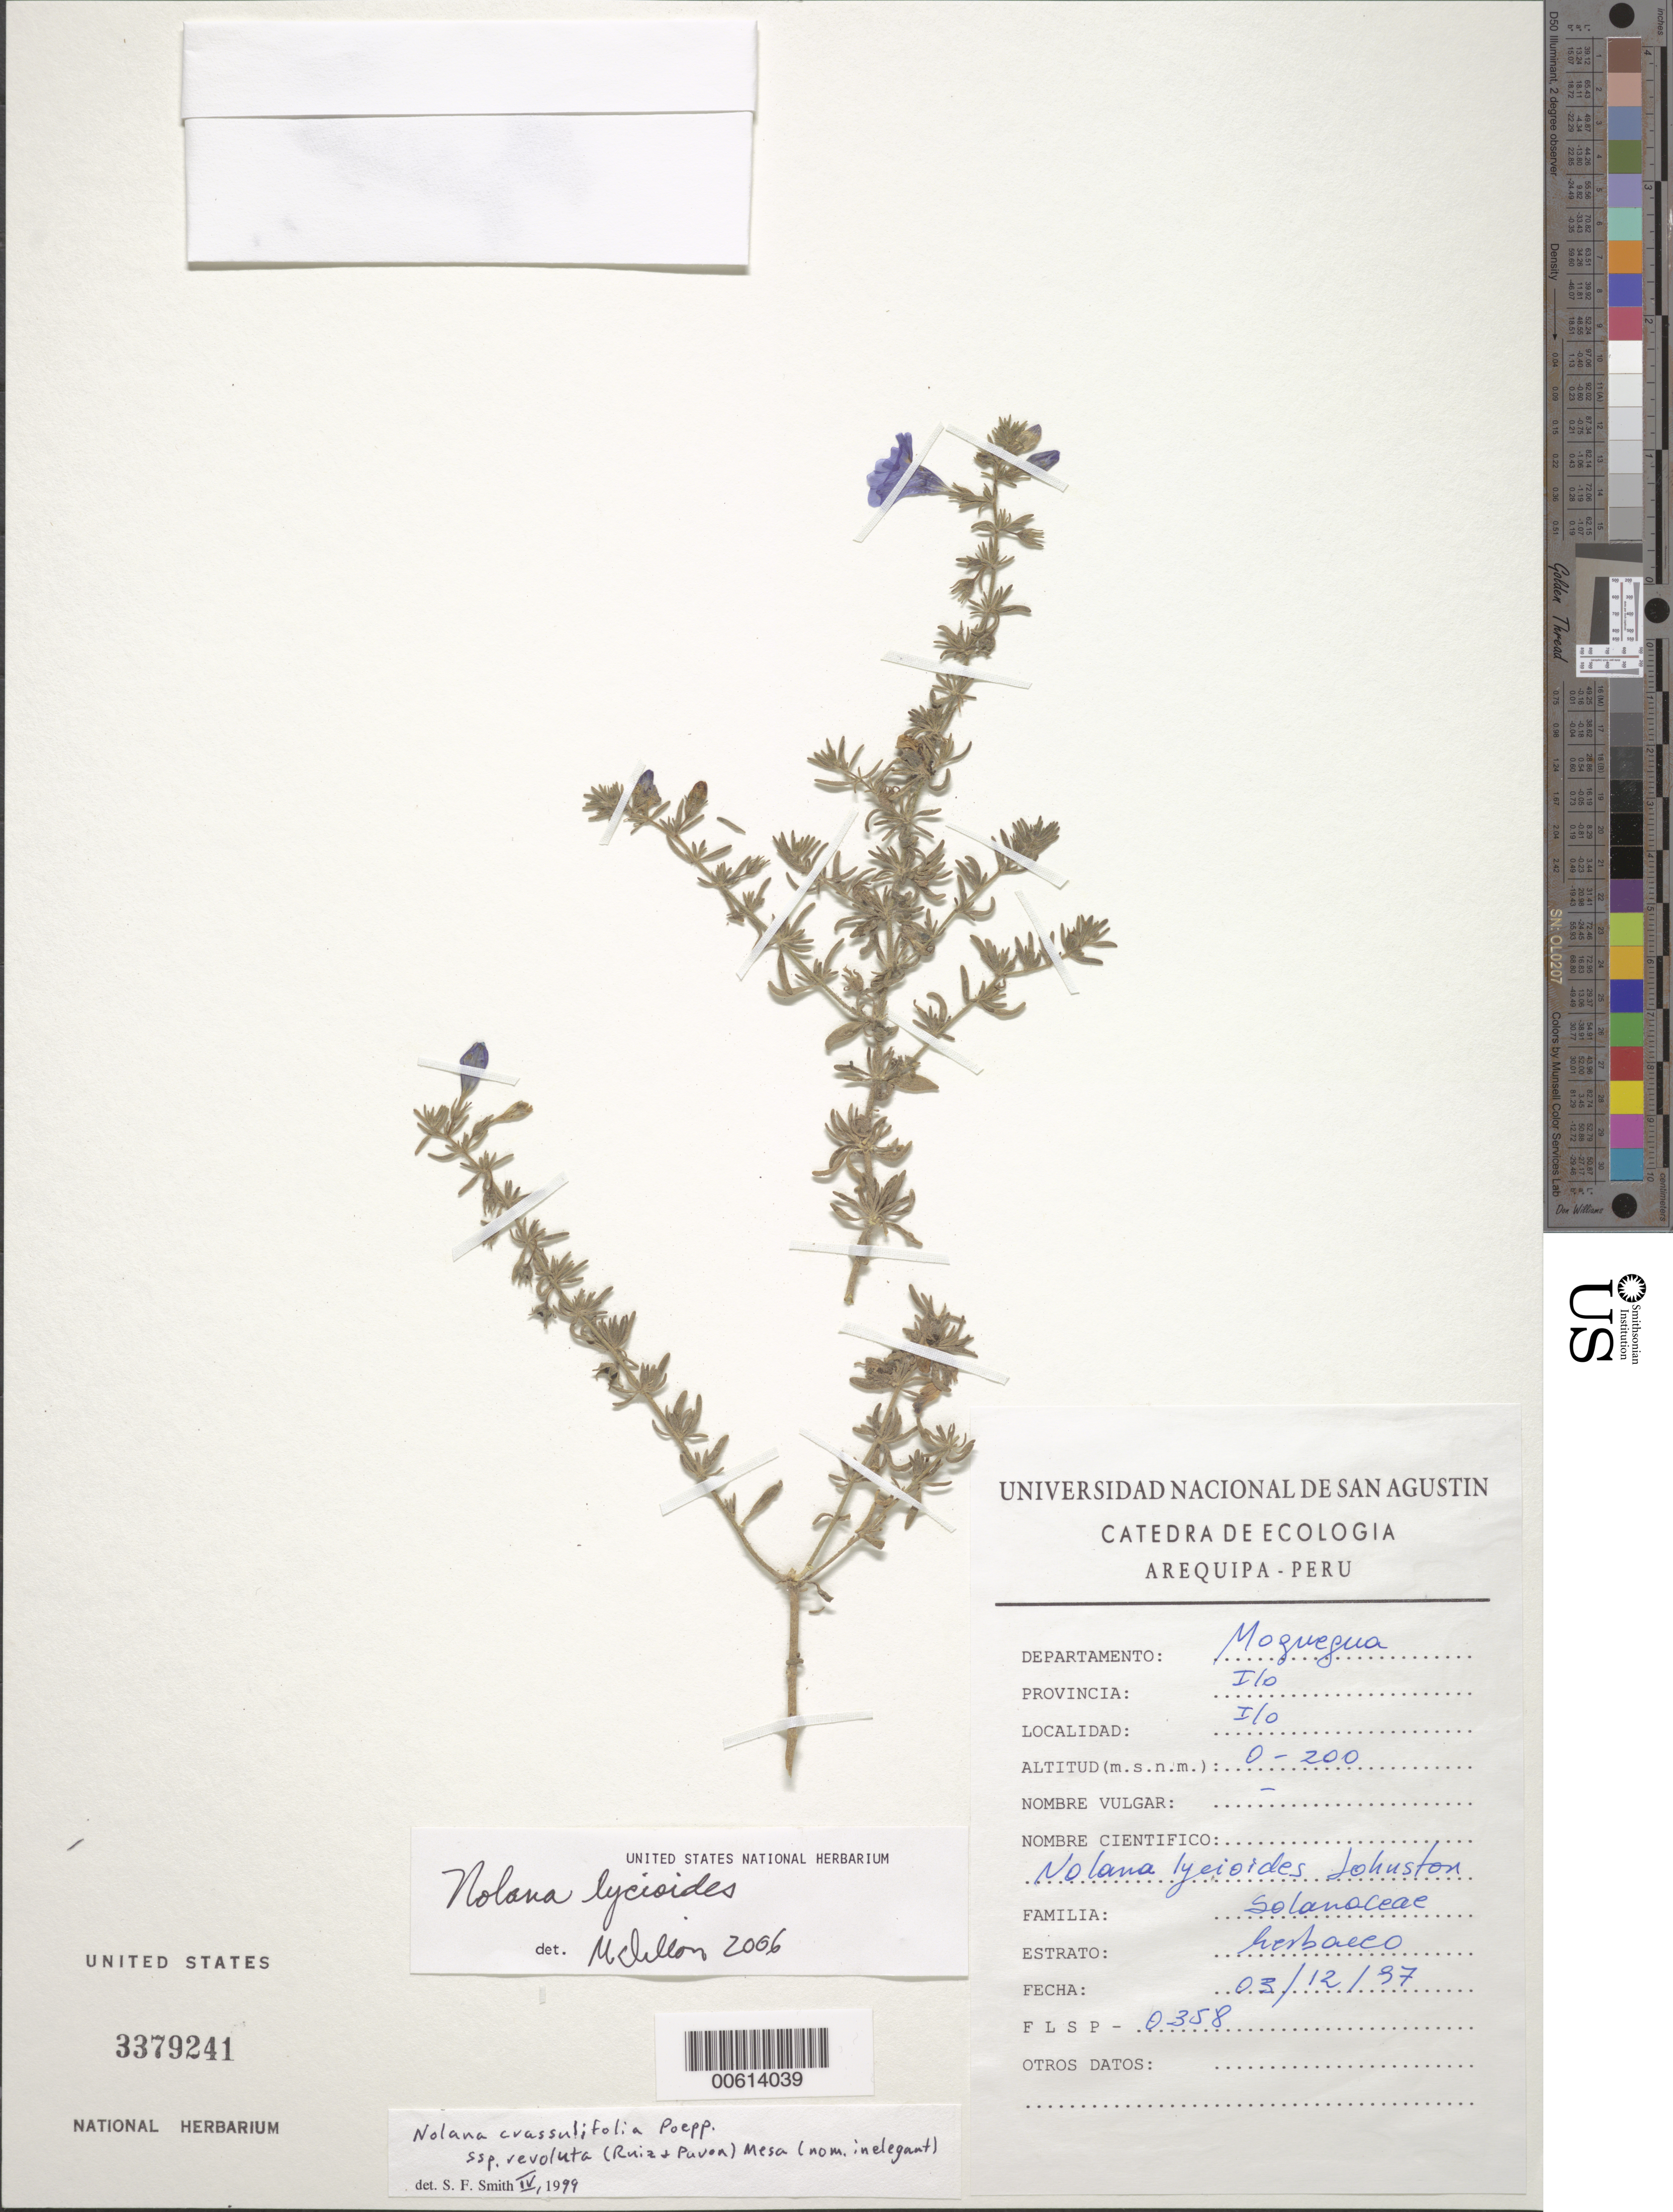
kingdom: Plantae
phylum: Tracheophyta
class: Magnoliopsida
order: Solanales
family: Solanaceae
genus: Nolana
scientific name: Nolana crassulifolia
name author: Kunze ex Walp.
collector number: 0358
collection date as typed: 03 Dec 1997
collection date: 1997-12-03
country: Peru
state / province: Moquegua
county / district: Ilo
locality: Ilo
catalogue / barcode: US 3379241